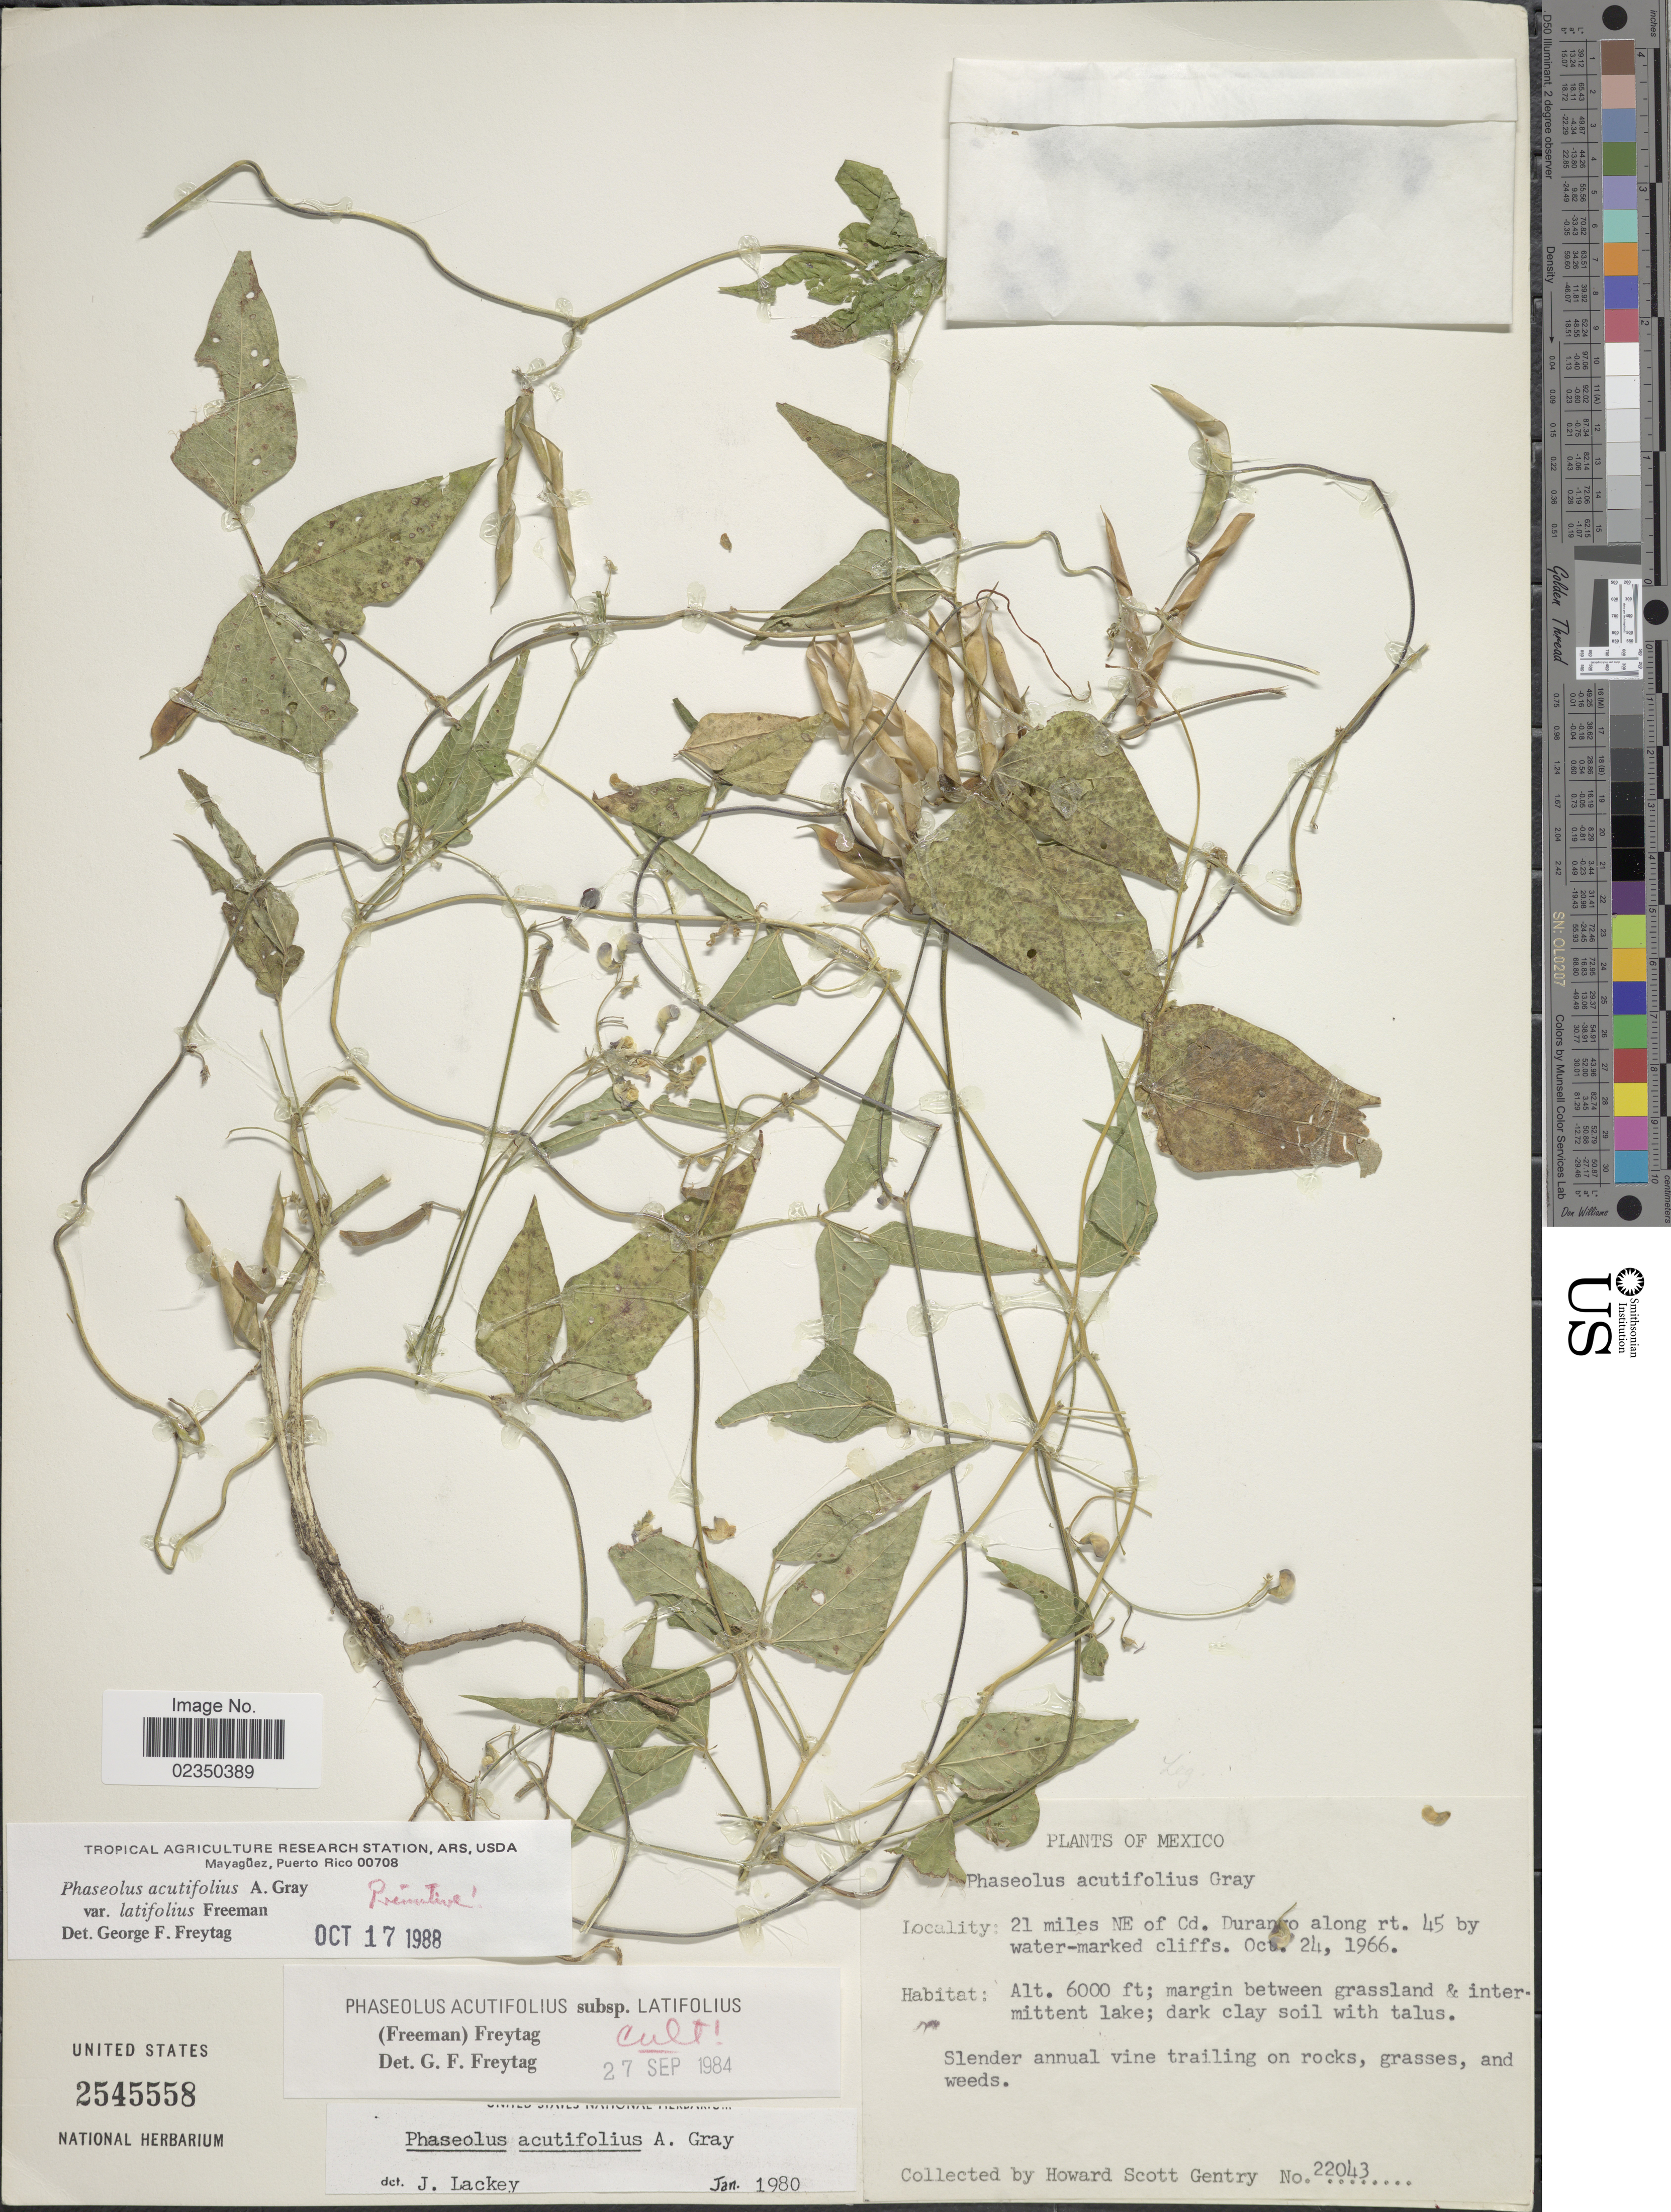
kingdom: Plantae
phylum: Tracheophyta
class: Magnoliopsida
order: Fabales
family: Fabaceae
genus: Phaseolus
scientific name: Phaseolus acutifolius var. latifolius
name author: G. F. Freeman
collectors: H. S. Gentry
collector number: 22043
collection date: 1966-10-24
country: Mexico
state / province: Durango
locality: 21 miles NE of Cd. Durango along rt. 45 by water-marked cliffs, margin between grassland & intermitent lake.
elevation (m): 1829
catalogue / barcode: US 2545558